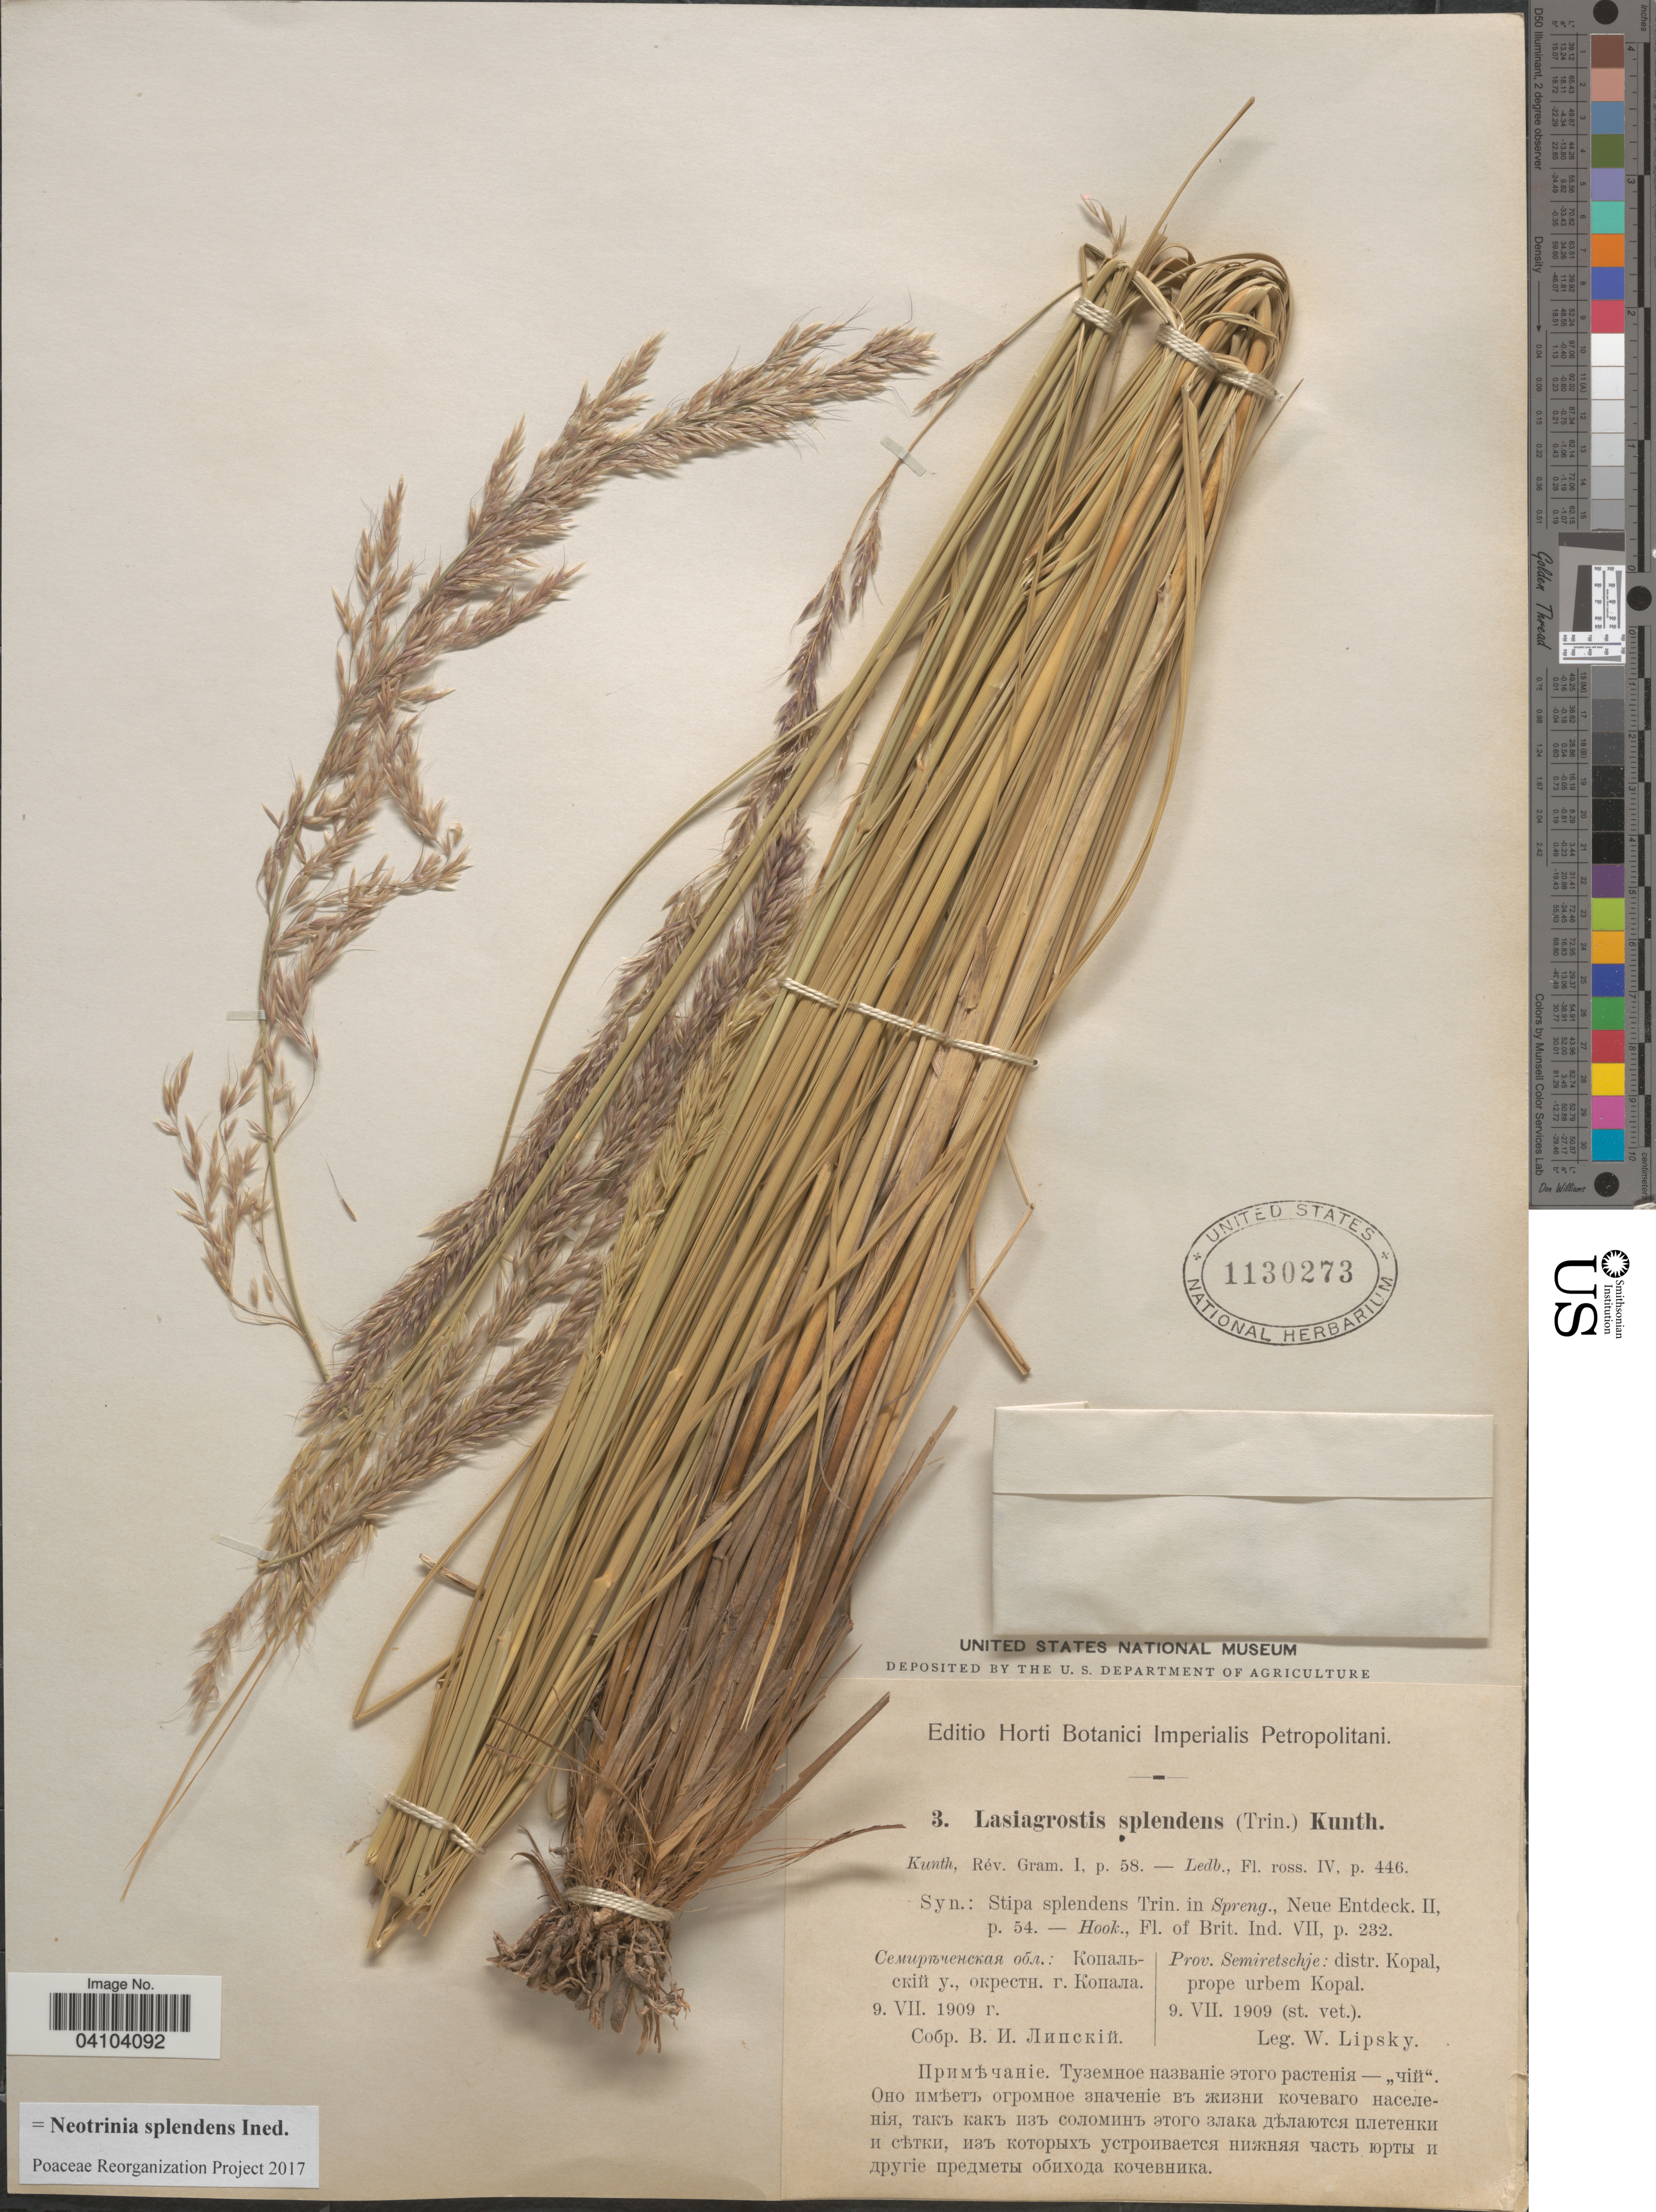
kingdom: Plantae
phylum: Tracheophyta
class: Liliopsida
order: Poales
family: Poaceae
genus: Neotrinia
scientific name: Neotrinia splendens (Trin.) M. Nobis, P.D. Gudkova & A. Nowak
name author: (Trin.)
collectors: W. Lipsky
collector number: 3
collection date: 1909-07-09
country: Kazakhstan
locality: Prov. Semiretschje: distr. Kopal, prope urbem Kopal.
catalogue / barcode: US 1130273